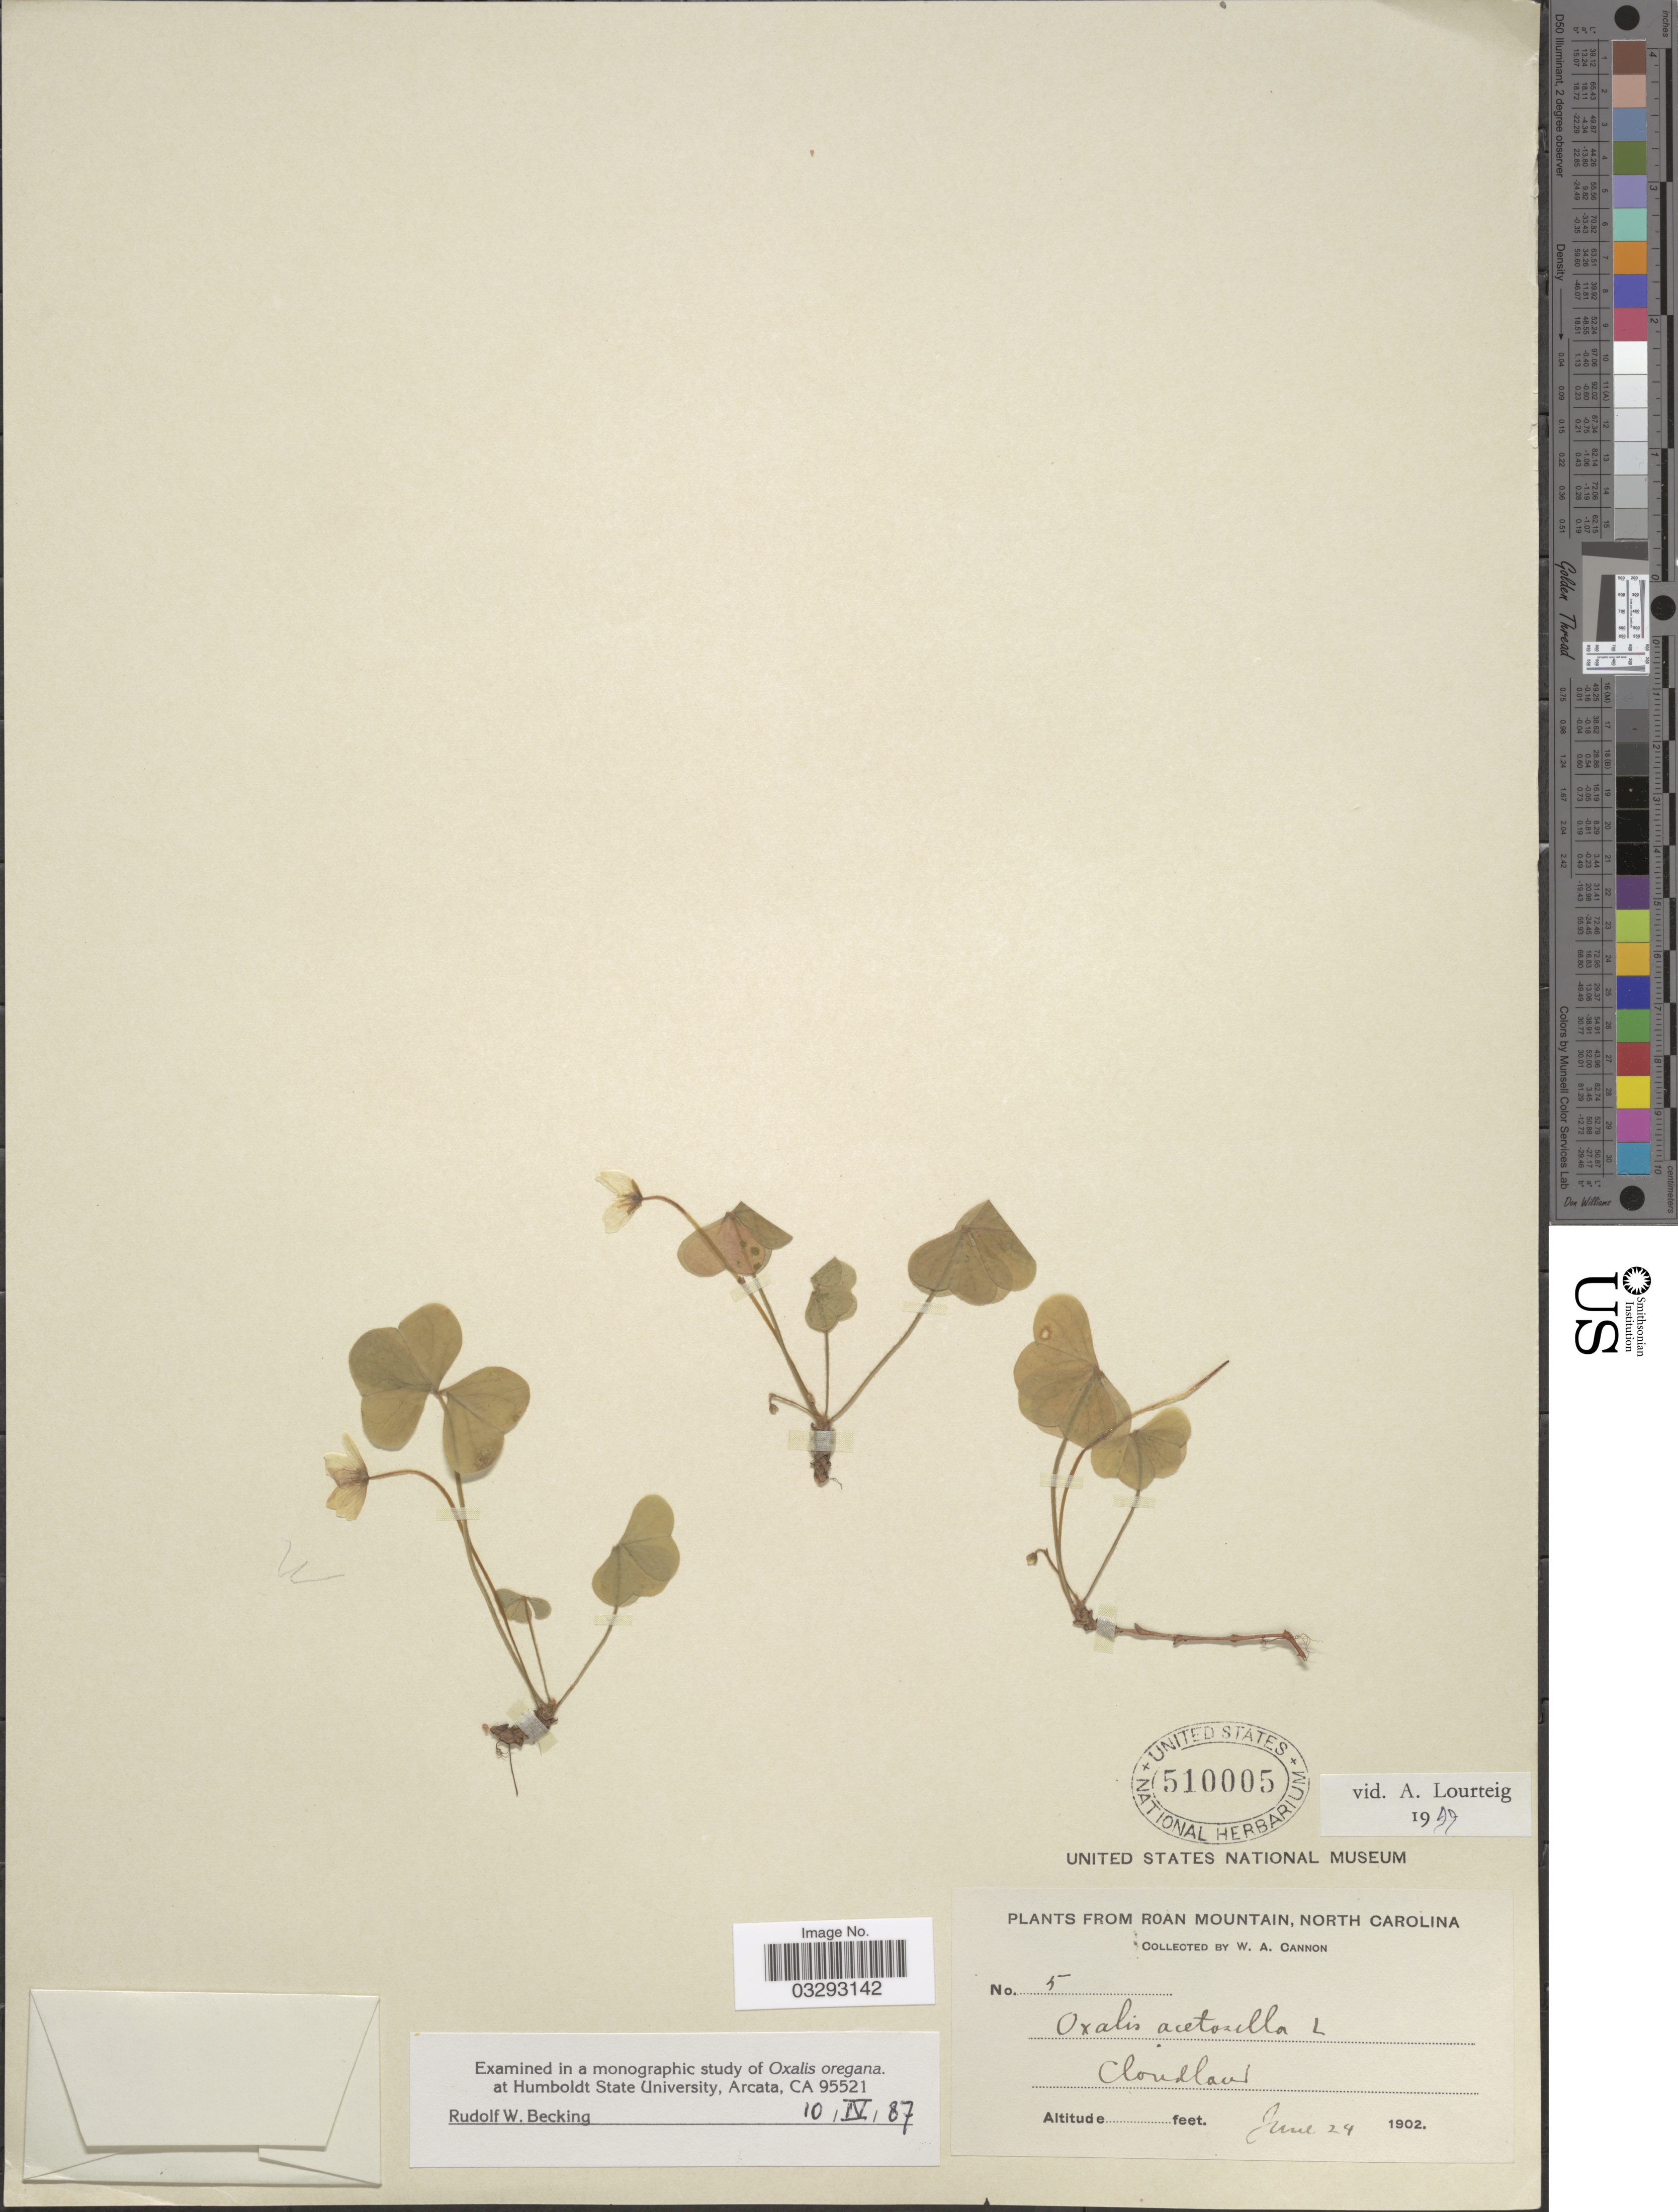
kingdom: Plantae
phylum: Tracheophyta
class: Magnoliopsida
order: Oxalidales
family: Oxalidaceae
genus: Oxalis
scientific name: Oxalis acetosella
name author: L.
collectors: W. Cannon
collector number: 5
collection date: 1902-06-24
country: United States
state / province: North Carolina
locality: Roan Mountain. Cloudland.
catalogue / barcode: US 510005